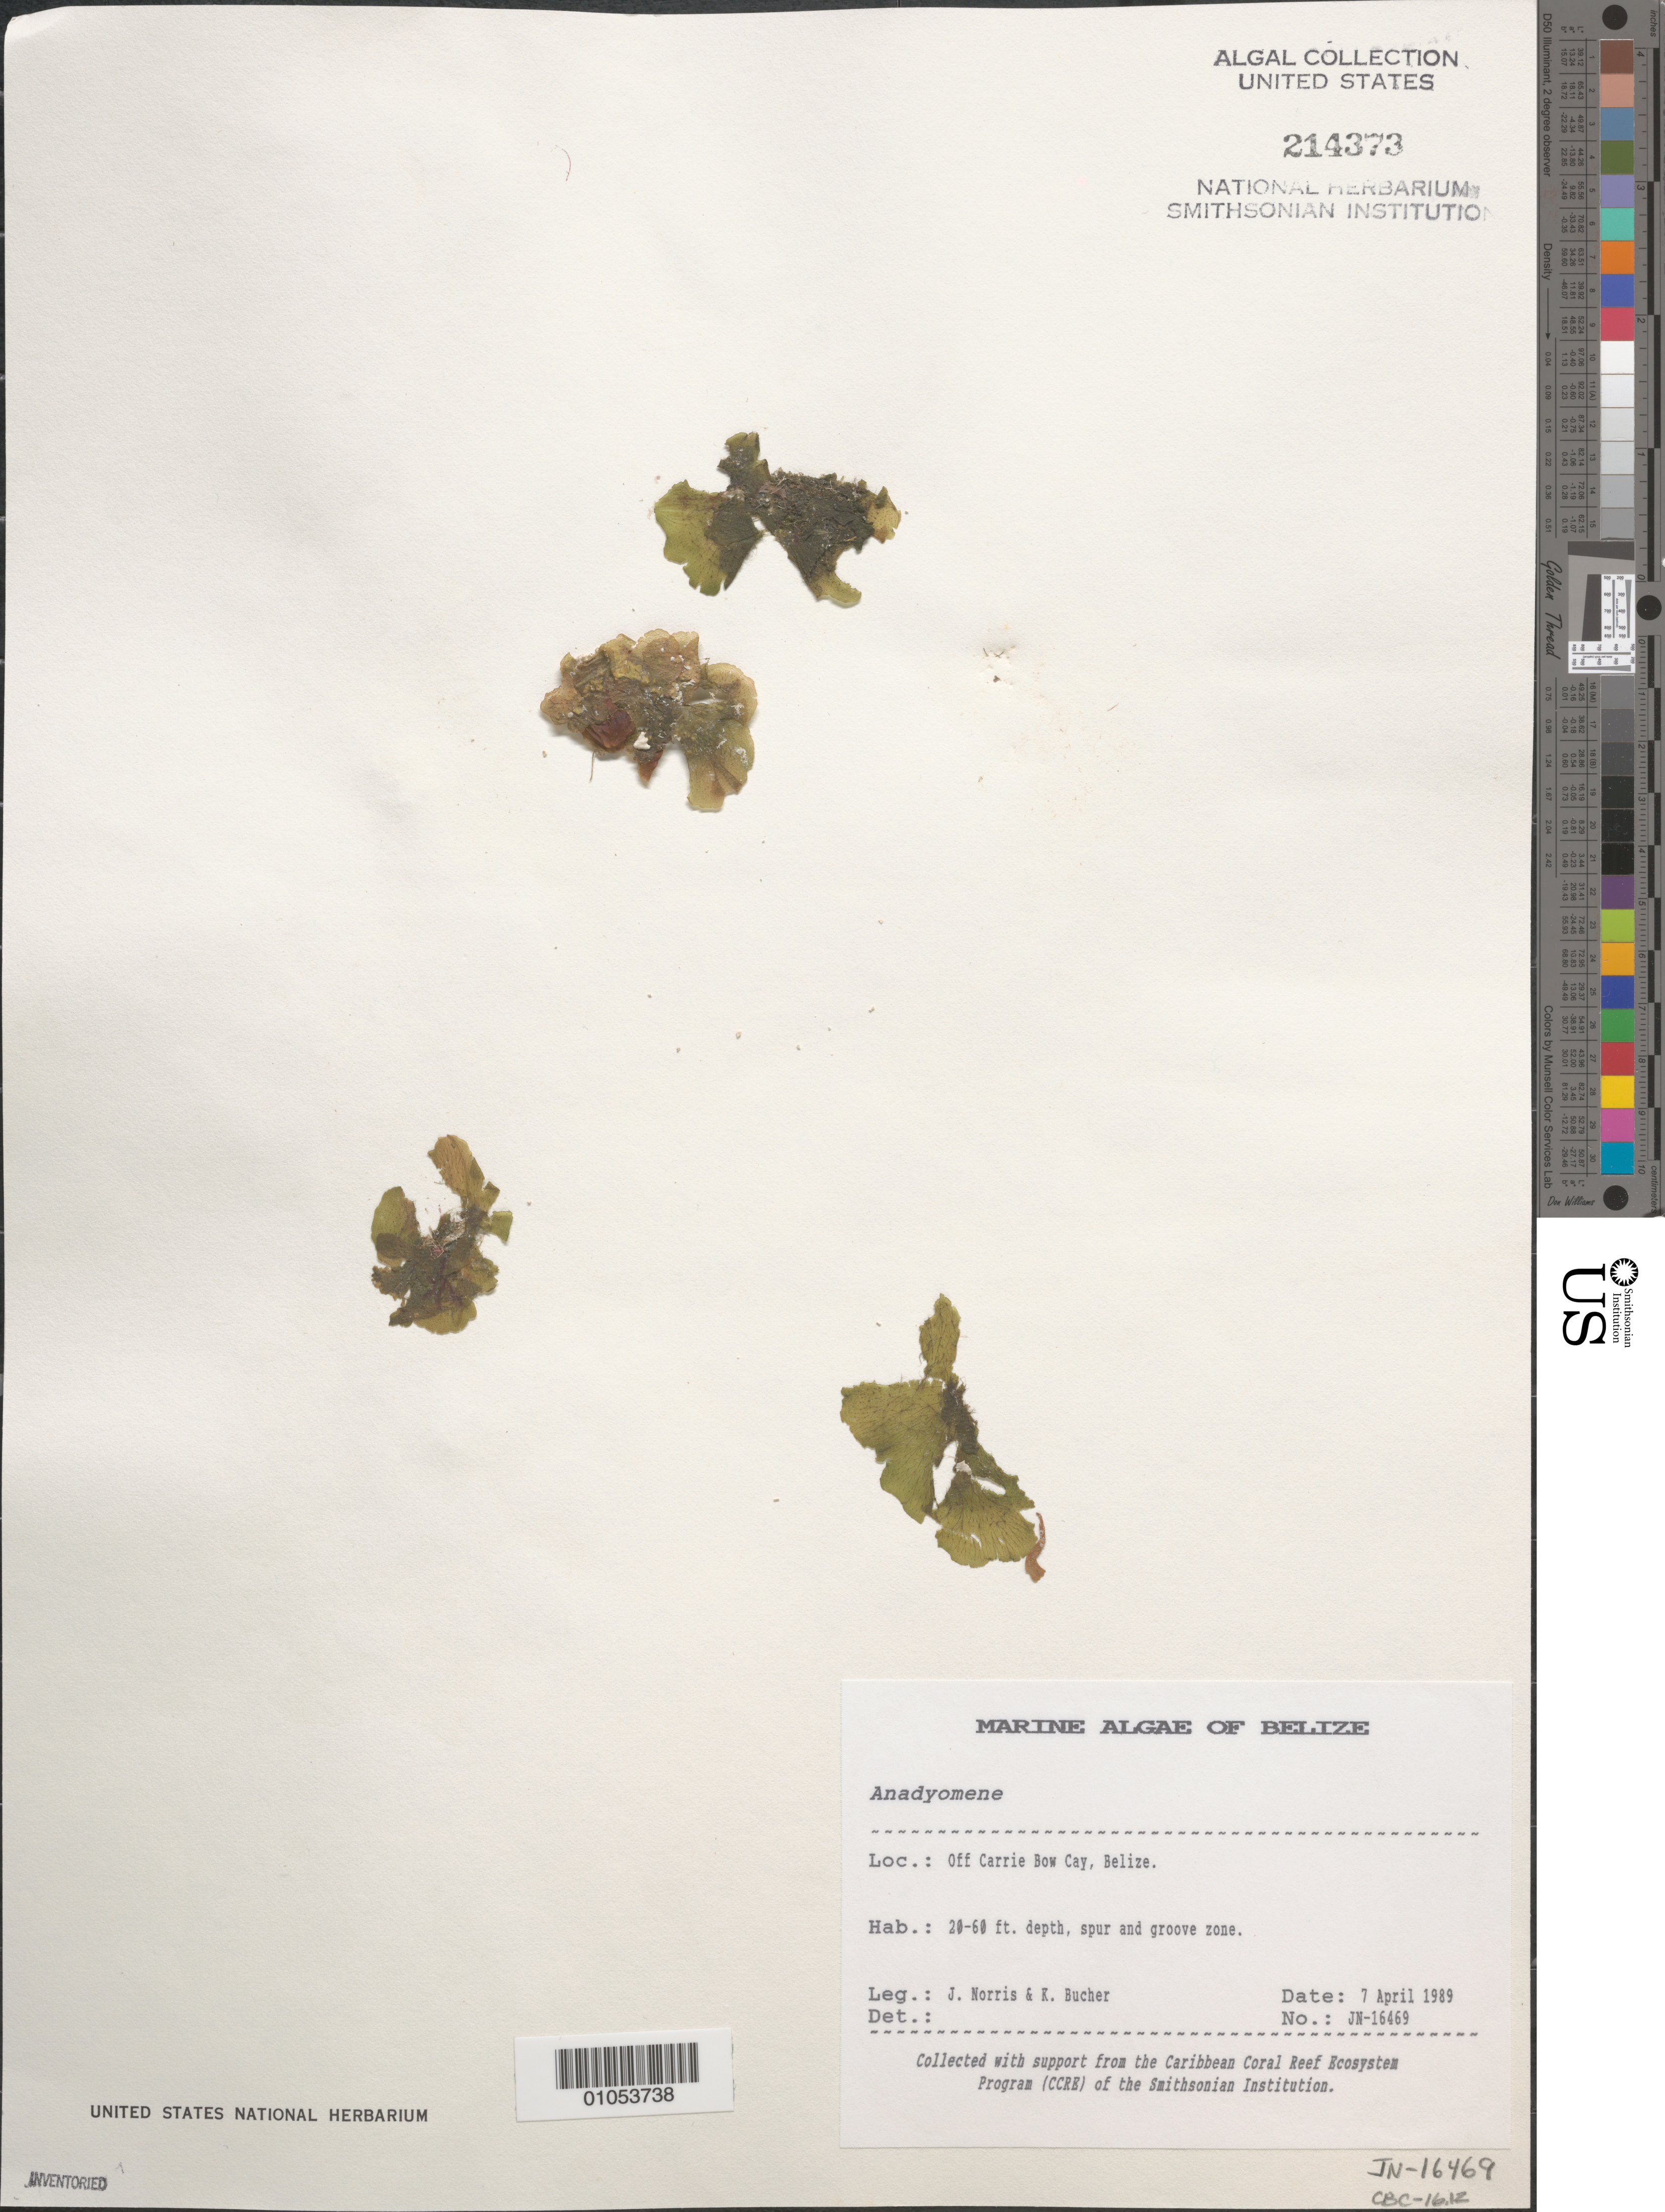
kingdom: Plantae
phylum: Chlorophyta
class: Ulvophyceae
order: Cladophorales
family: Anadyomenaceae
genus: Anadyomene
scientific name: Anadyomene sp.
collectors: J. N. Norris & K. E. Bucher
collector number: JN-16469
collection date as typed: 07 Apr 1989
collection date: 1989-04-07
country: Belize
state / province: Stann Creek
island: Carrie Bow Cay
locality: Off Carrie Bow Cay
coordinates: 16 48'N, 88 05'W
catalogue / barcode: US 214373